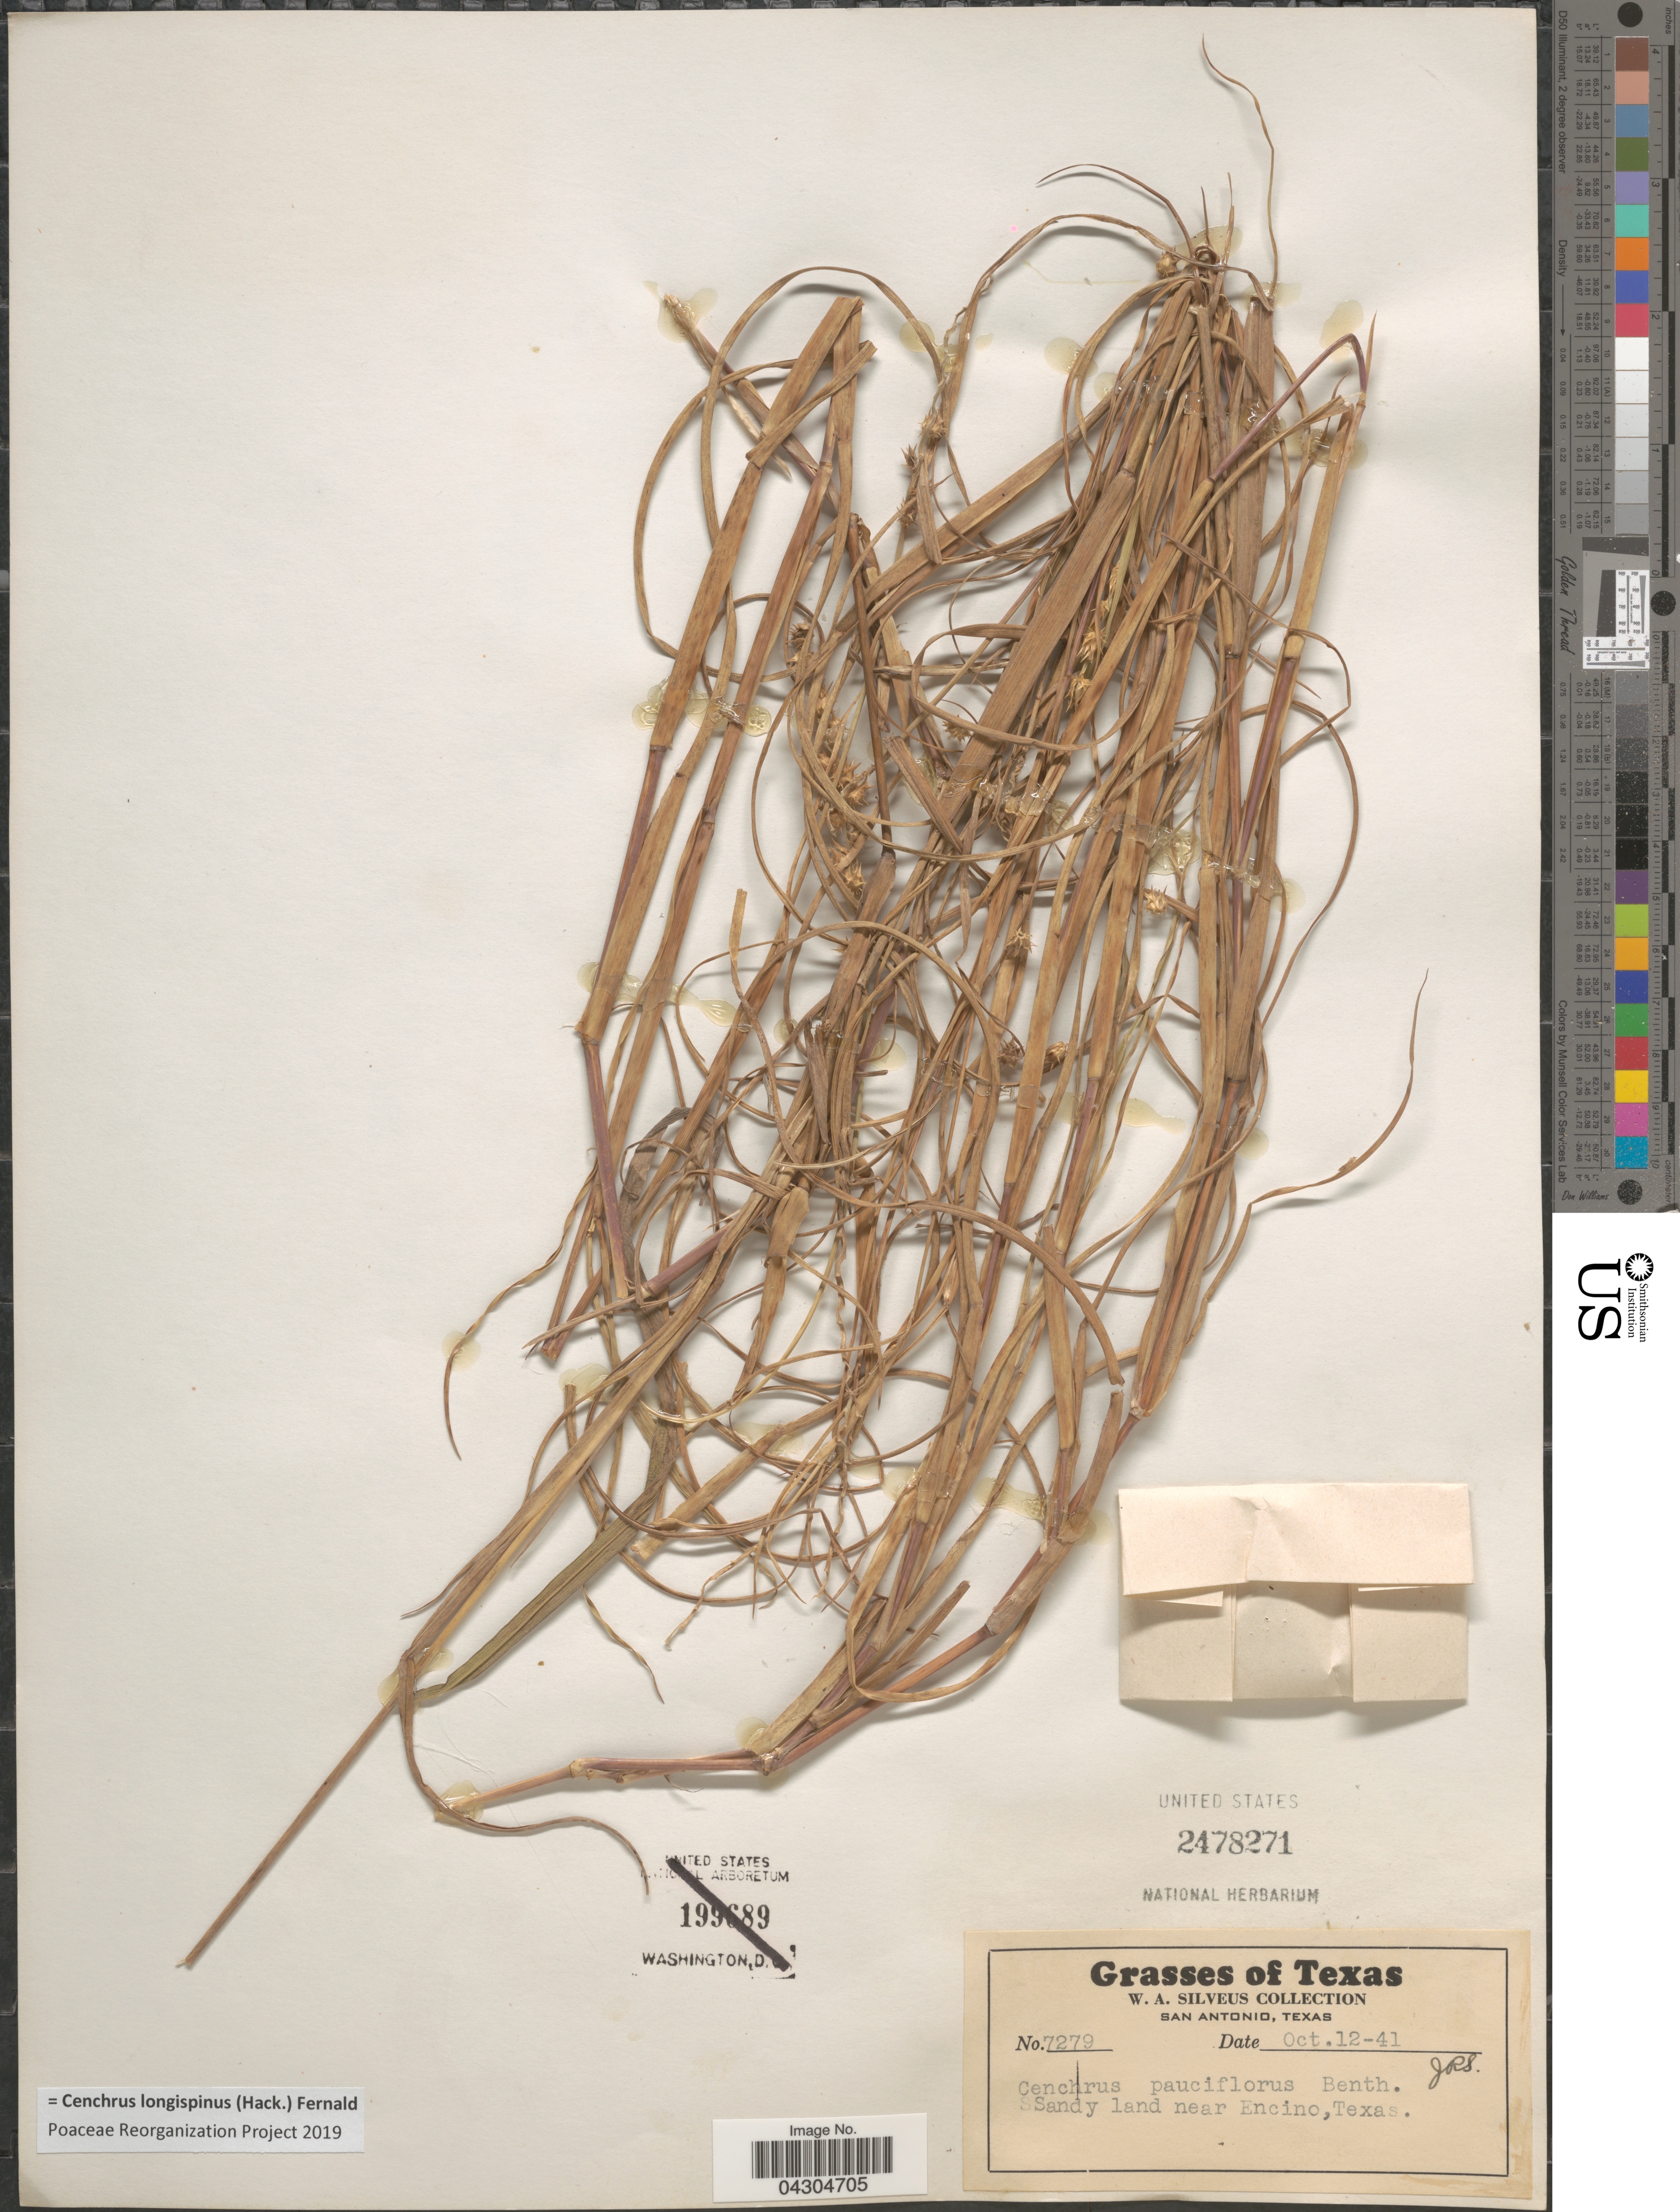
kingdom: Plantae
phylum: Tracheophyta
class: Liliopsida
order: Poales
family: Poaceae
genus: Cenchrus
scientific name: Cenchrus longispinus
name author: (Hack.) Fernald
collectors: W. Silveus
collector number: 7279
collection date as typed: Transcribed d/m/y: 12/10/41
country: United States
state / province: Texas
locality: Sandy land near Encino.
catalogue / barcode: US 2478271